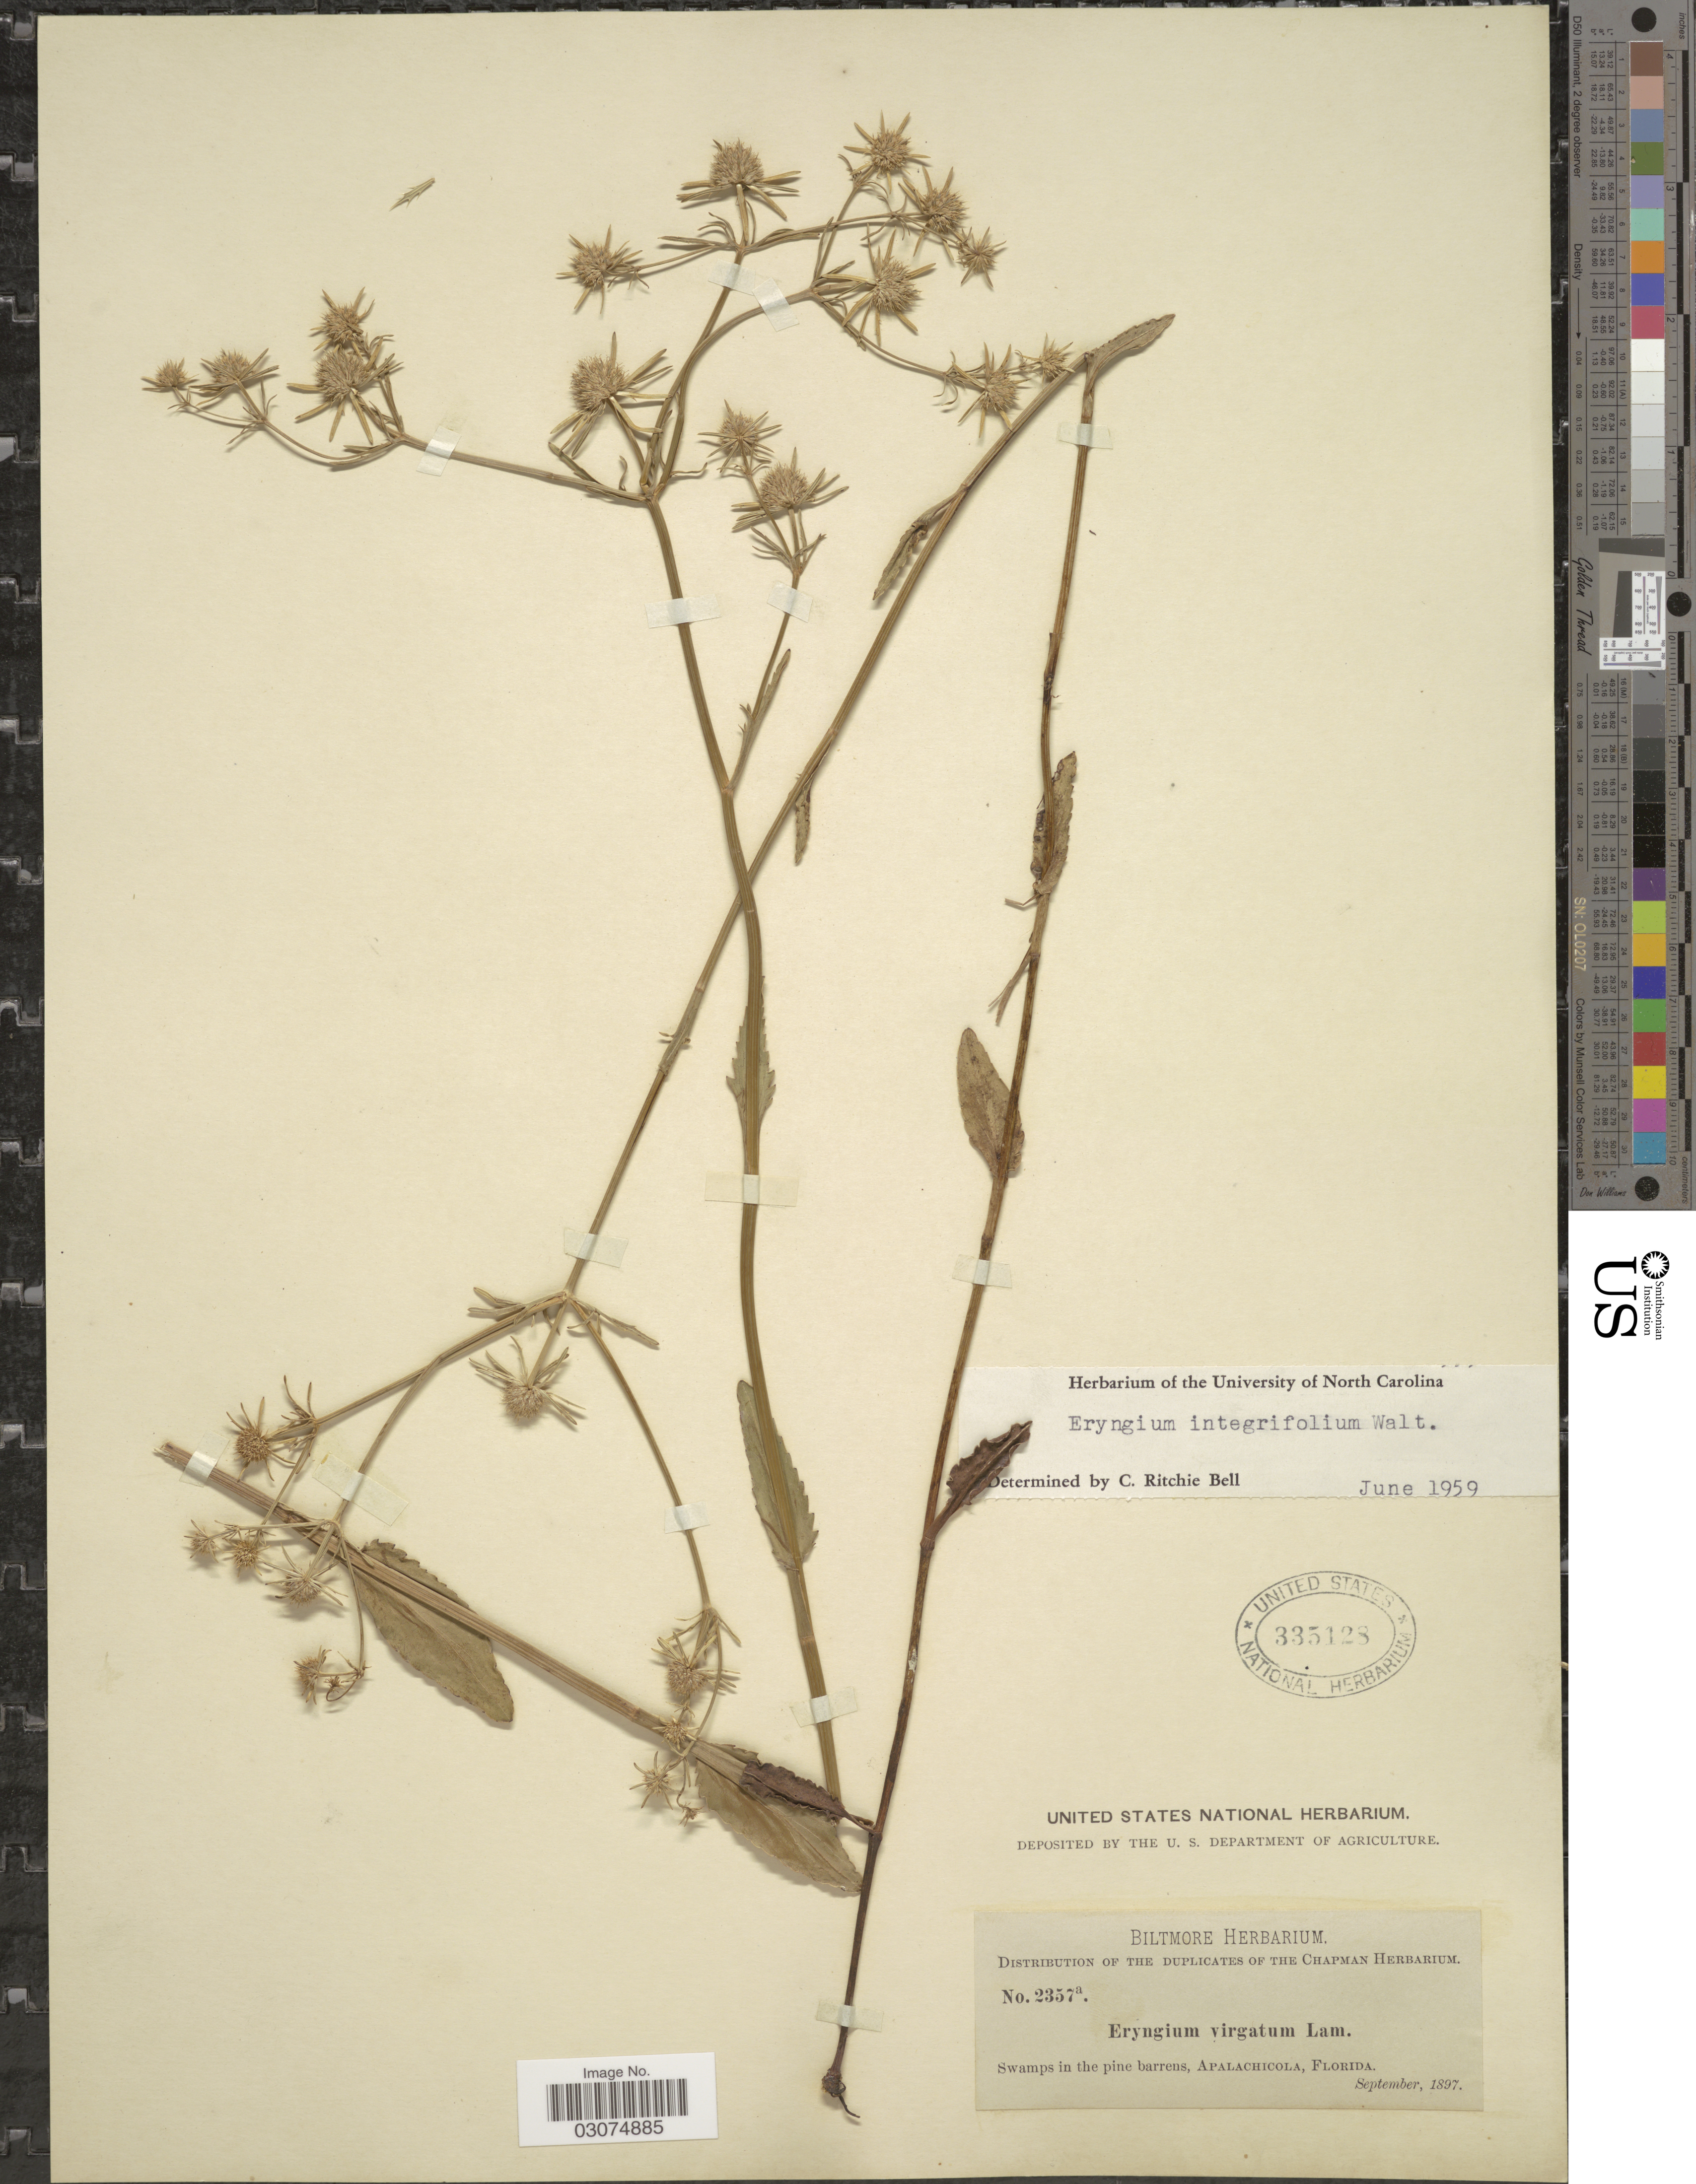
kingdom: Plantae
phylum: Tracheophyta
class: Magnoliopsida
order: Apiales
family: Apiaceae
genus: Eryngium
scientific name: Eryngium integrifolium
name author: Walter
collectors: ex herb. Biltmore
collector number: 2357a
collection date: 1897-09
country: United States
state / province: Florida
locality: Swamps in the pine barrens, Apalachicola.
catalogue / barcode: US 335128